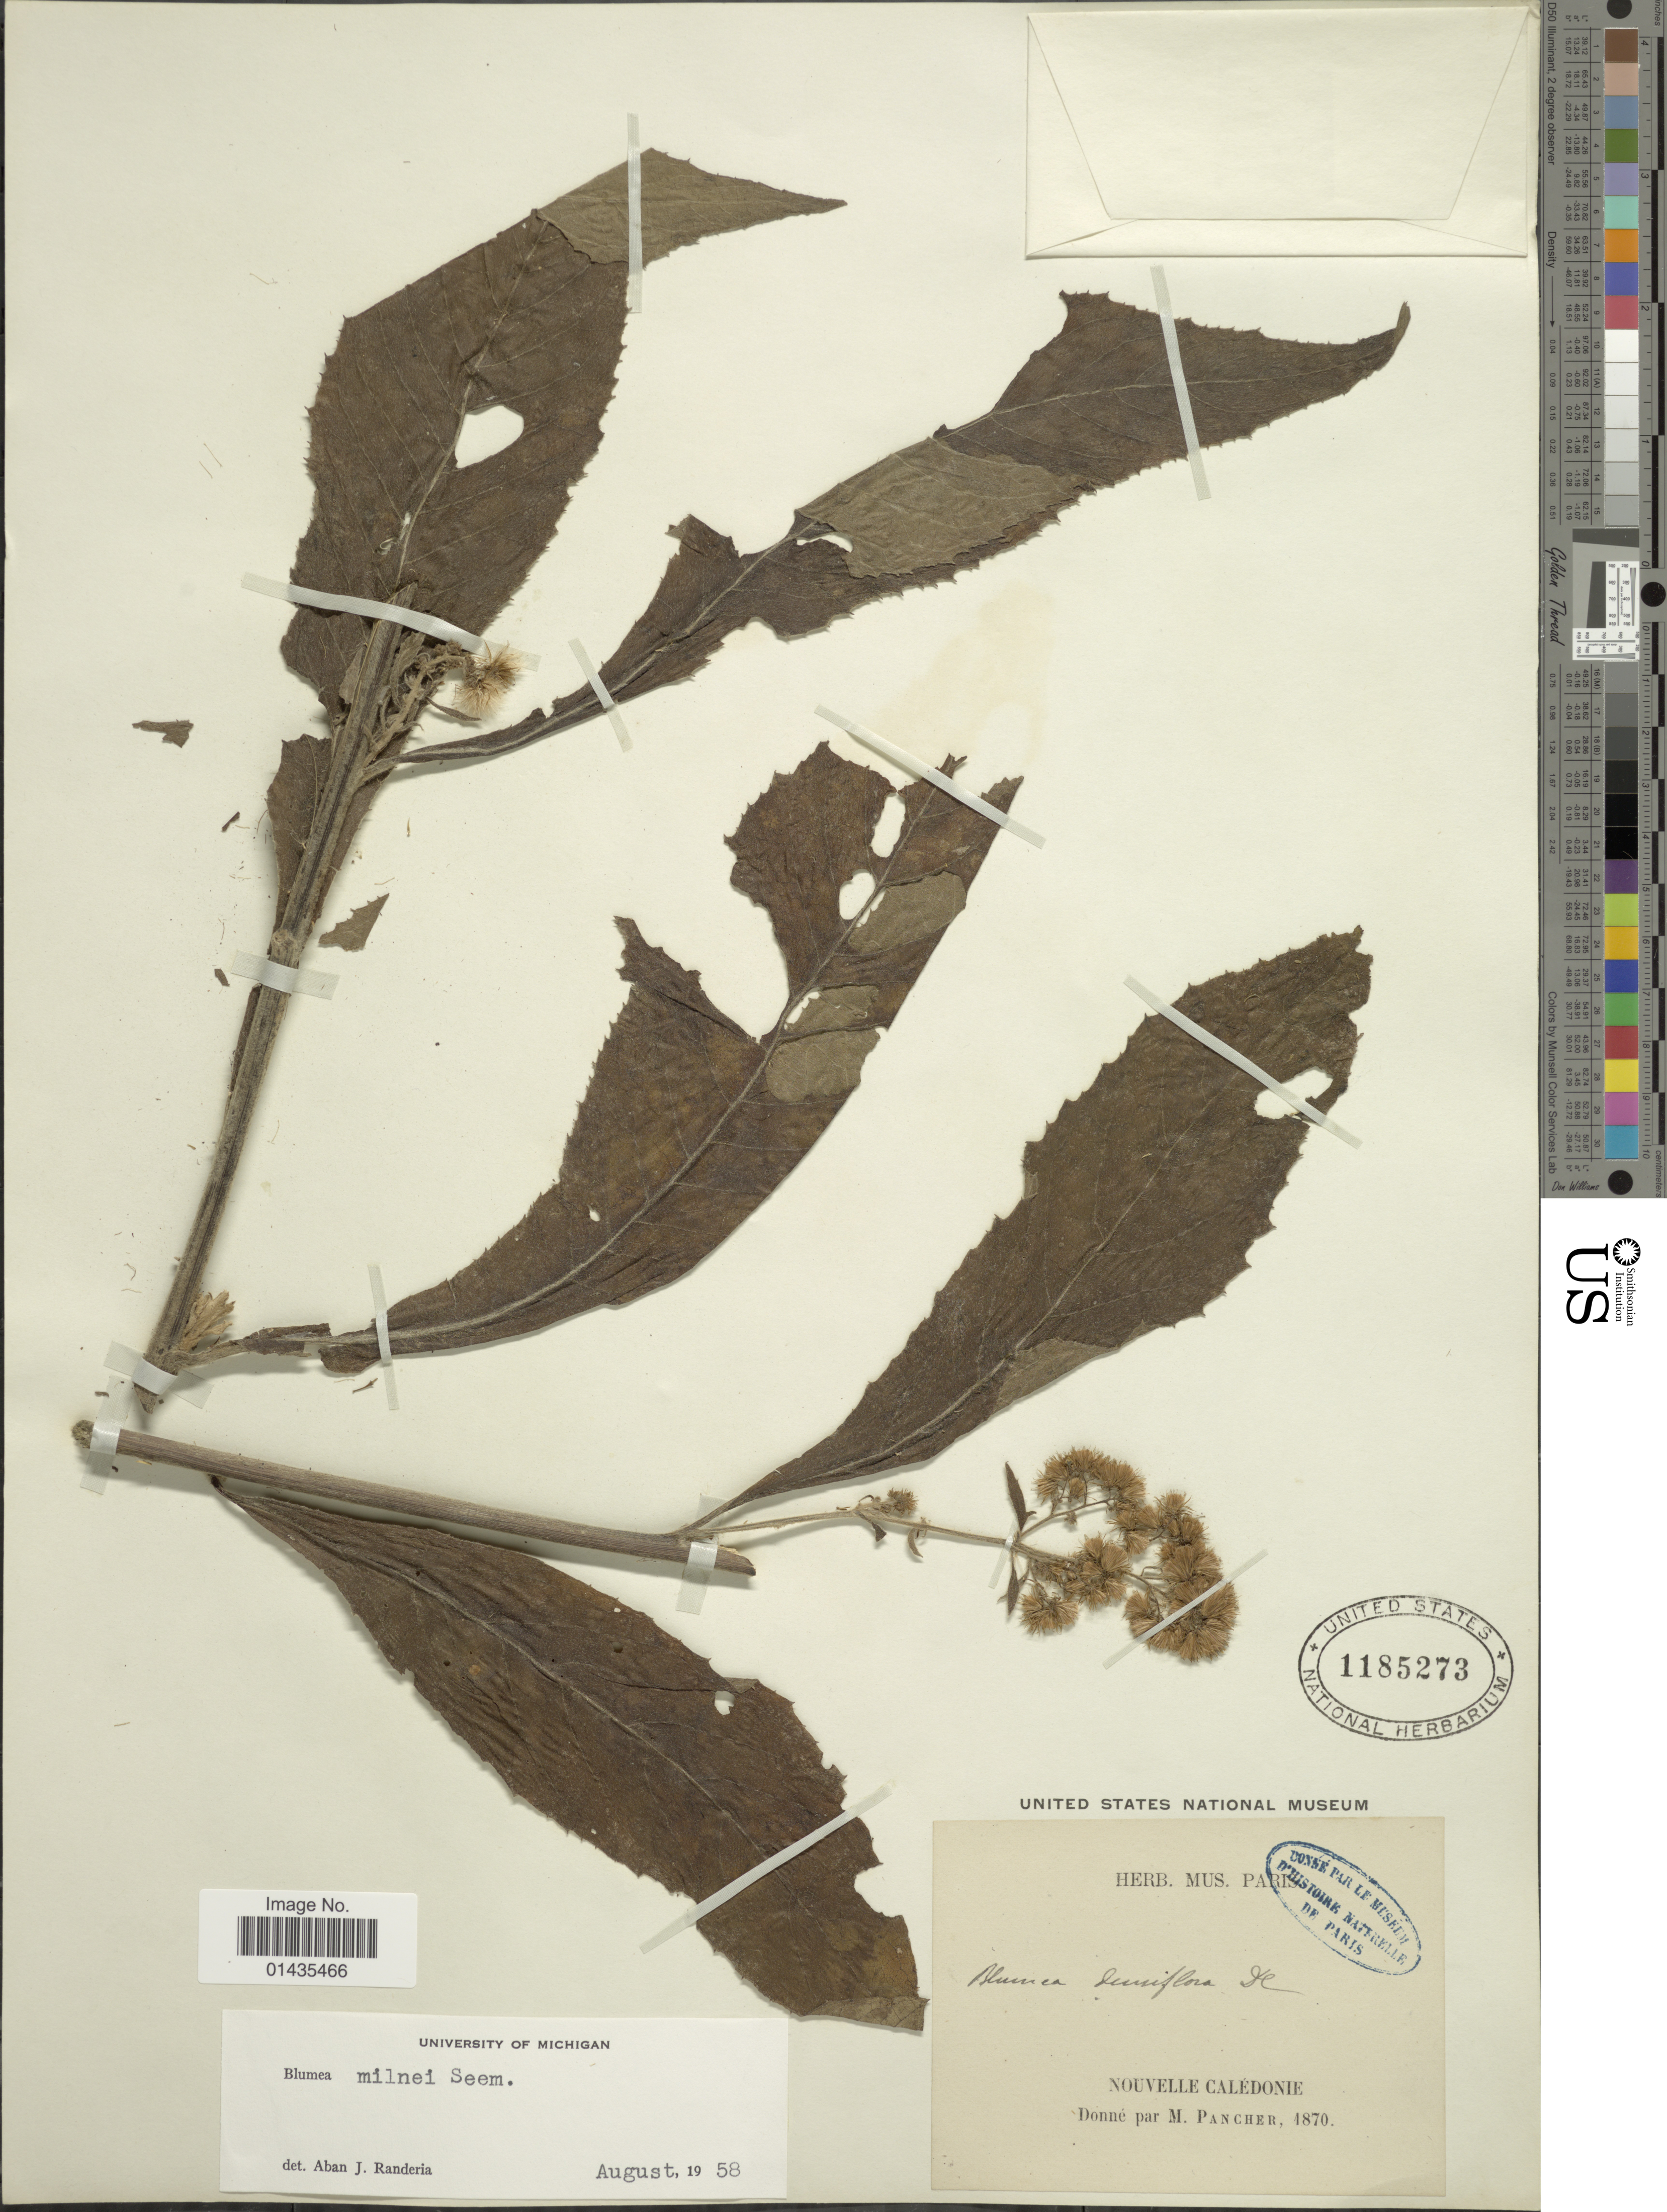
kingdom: Plantae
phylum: Tracheophyta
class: Magnoliopsida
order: Asterales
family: Asteraceae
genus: Blumea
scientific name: Blumea milnei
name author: Seem.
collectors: M. Pancher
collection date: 1870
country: New Caledonia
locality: Nouvelle Caledonie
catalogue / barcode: US 1185273